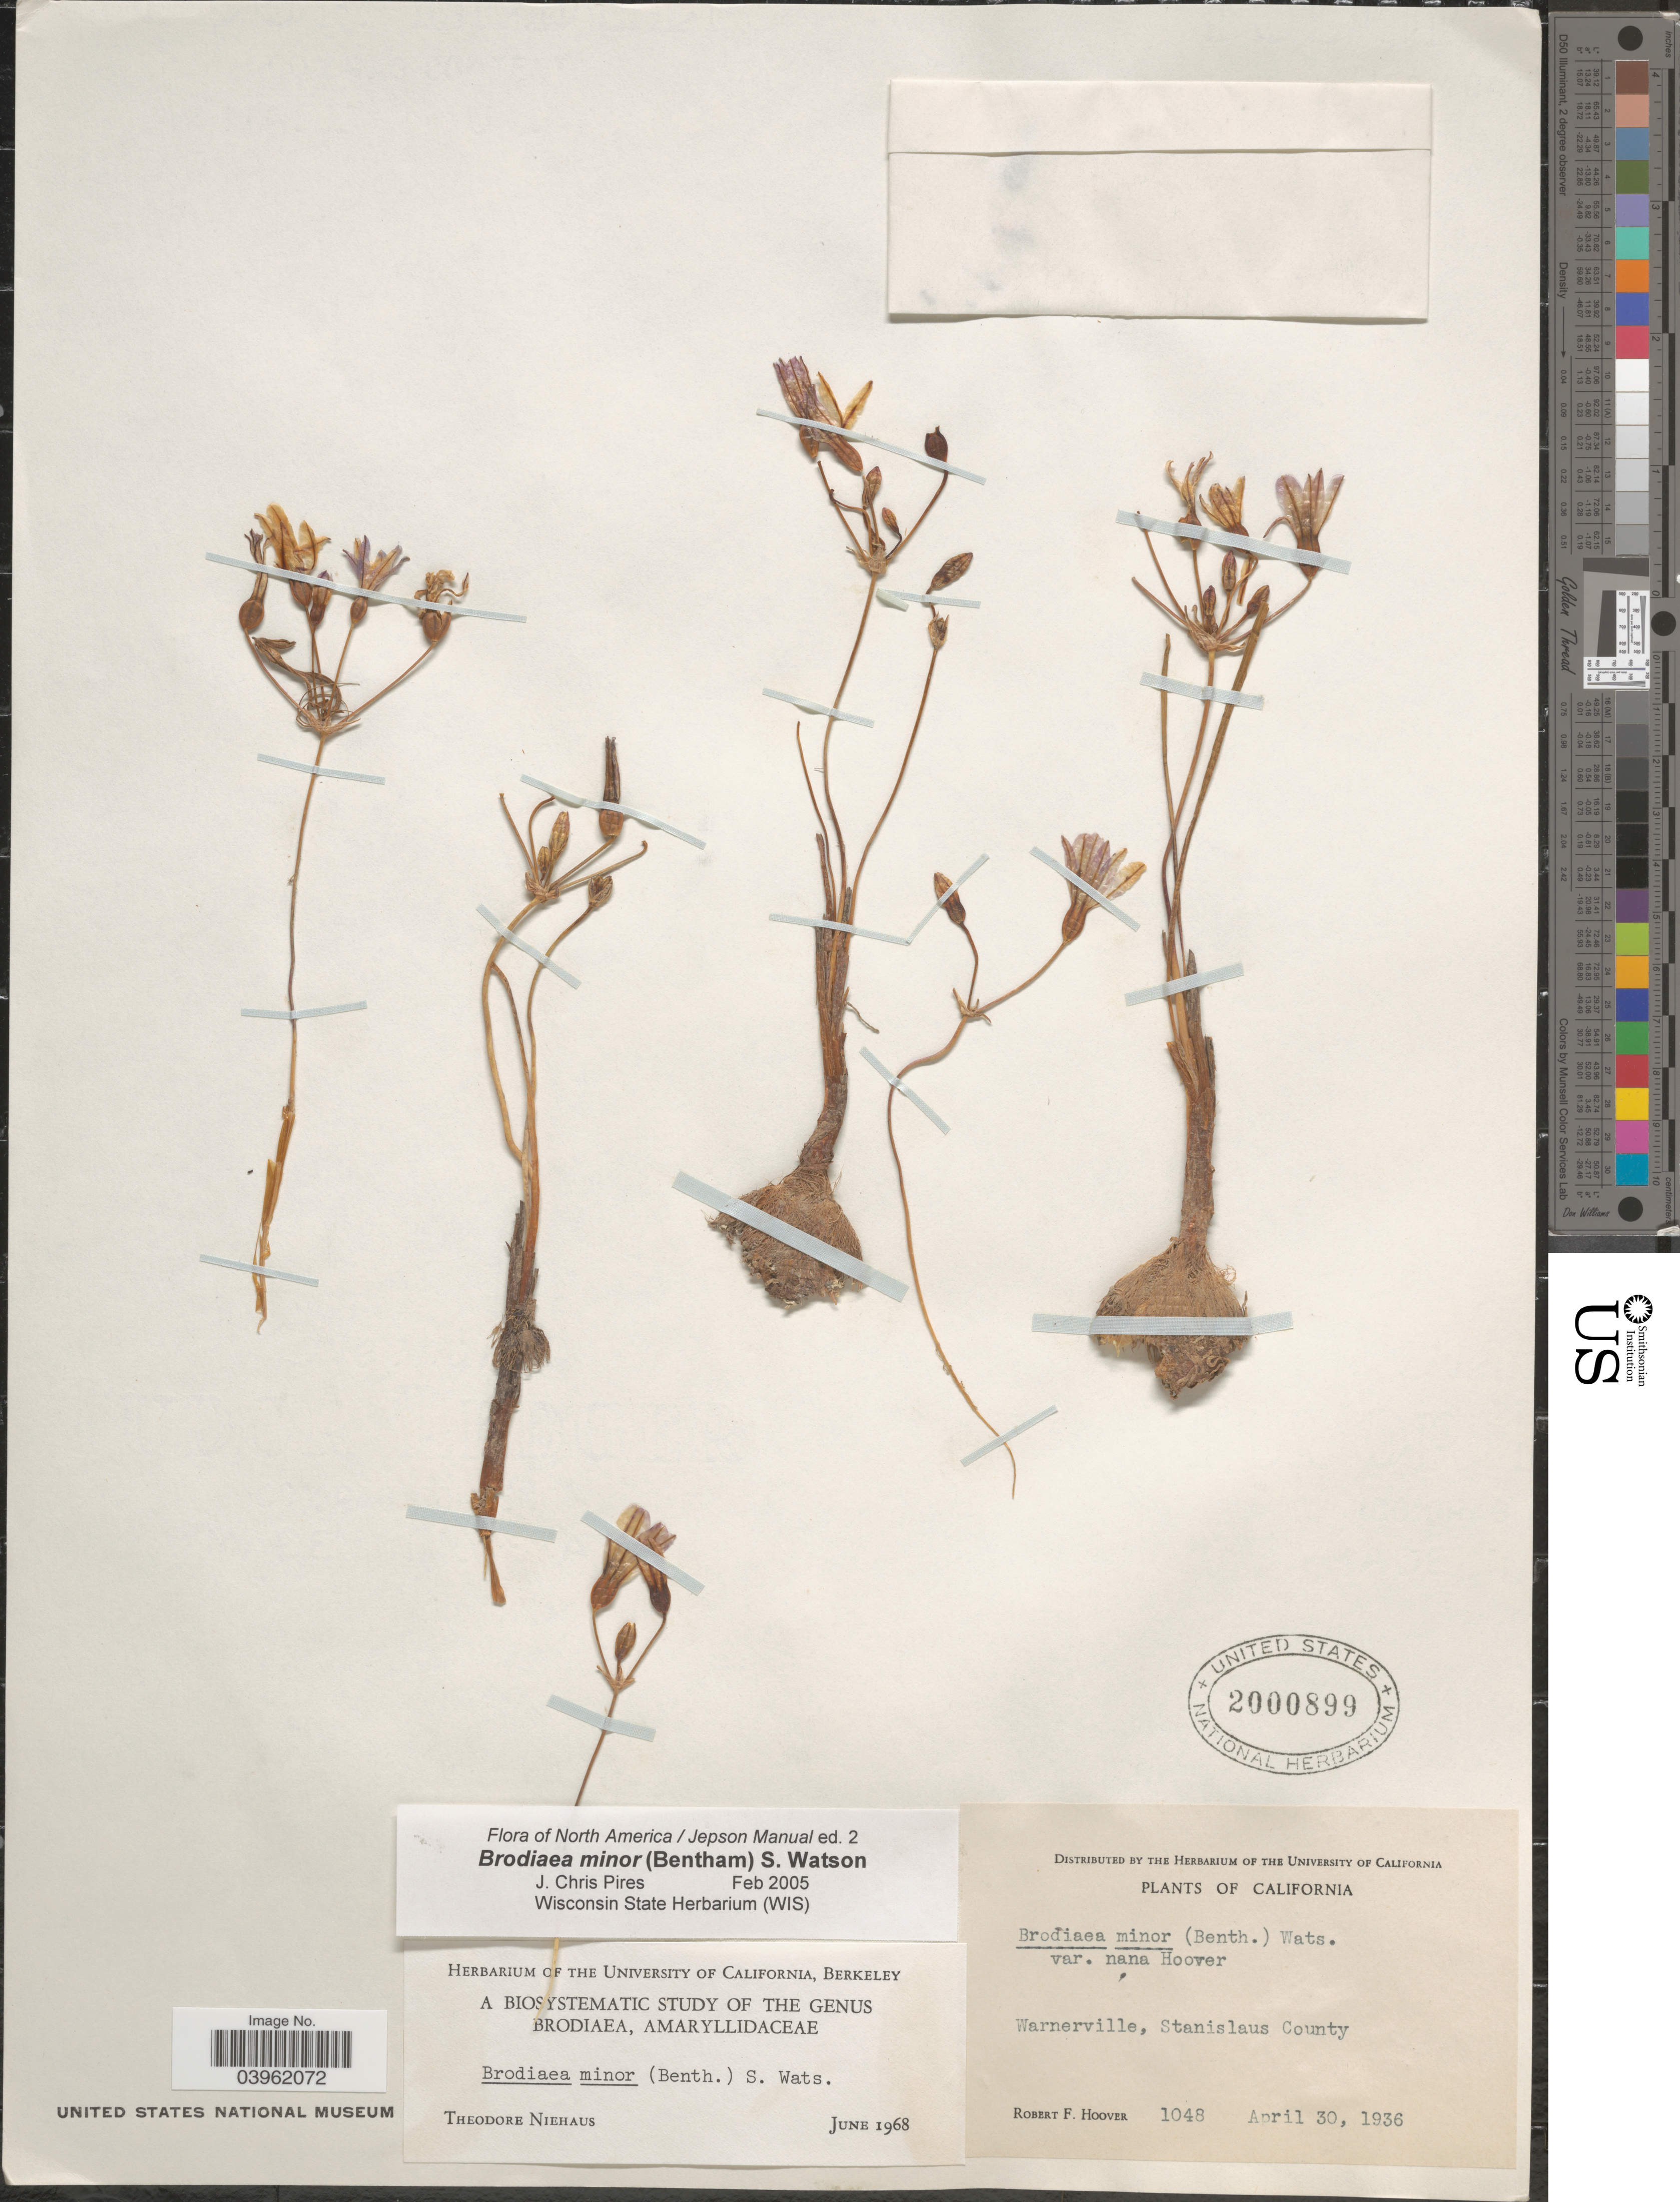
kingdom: Plantae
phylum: Tracheophyta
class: Liliopsida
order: Asparagales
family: Asparagaceae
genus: Brodiaea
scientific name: Brodiaea minor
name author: (Benth.) S. Watson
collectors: R. F. Hoover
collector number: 1048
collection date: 1936-04-30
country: United States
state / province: California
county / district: Stanislaus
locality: Warnerville, Stanislaus County.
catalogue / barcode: US 2000899